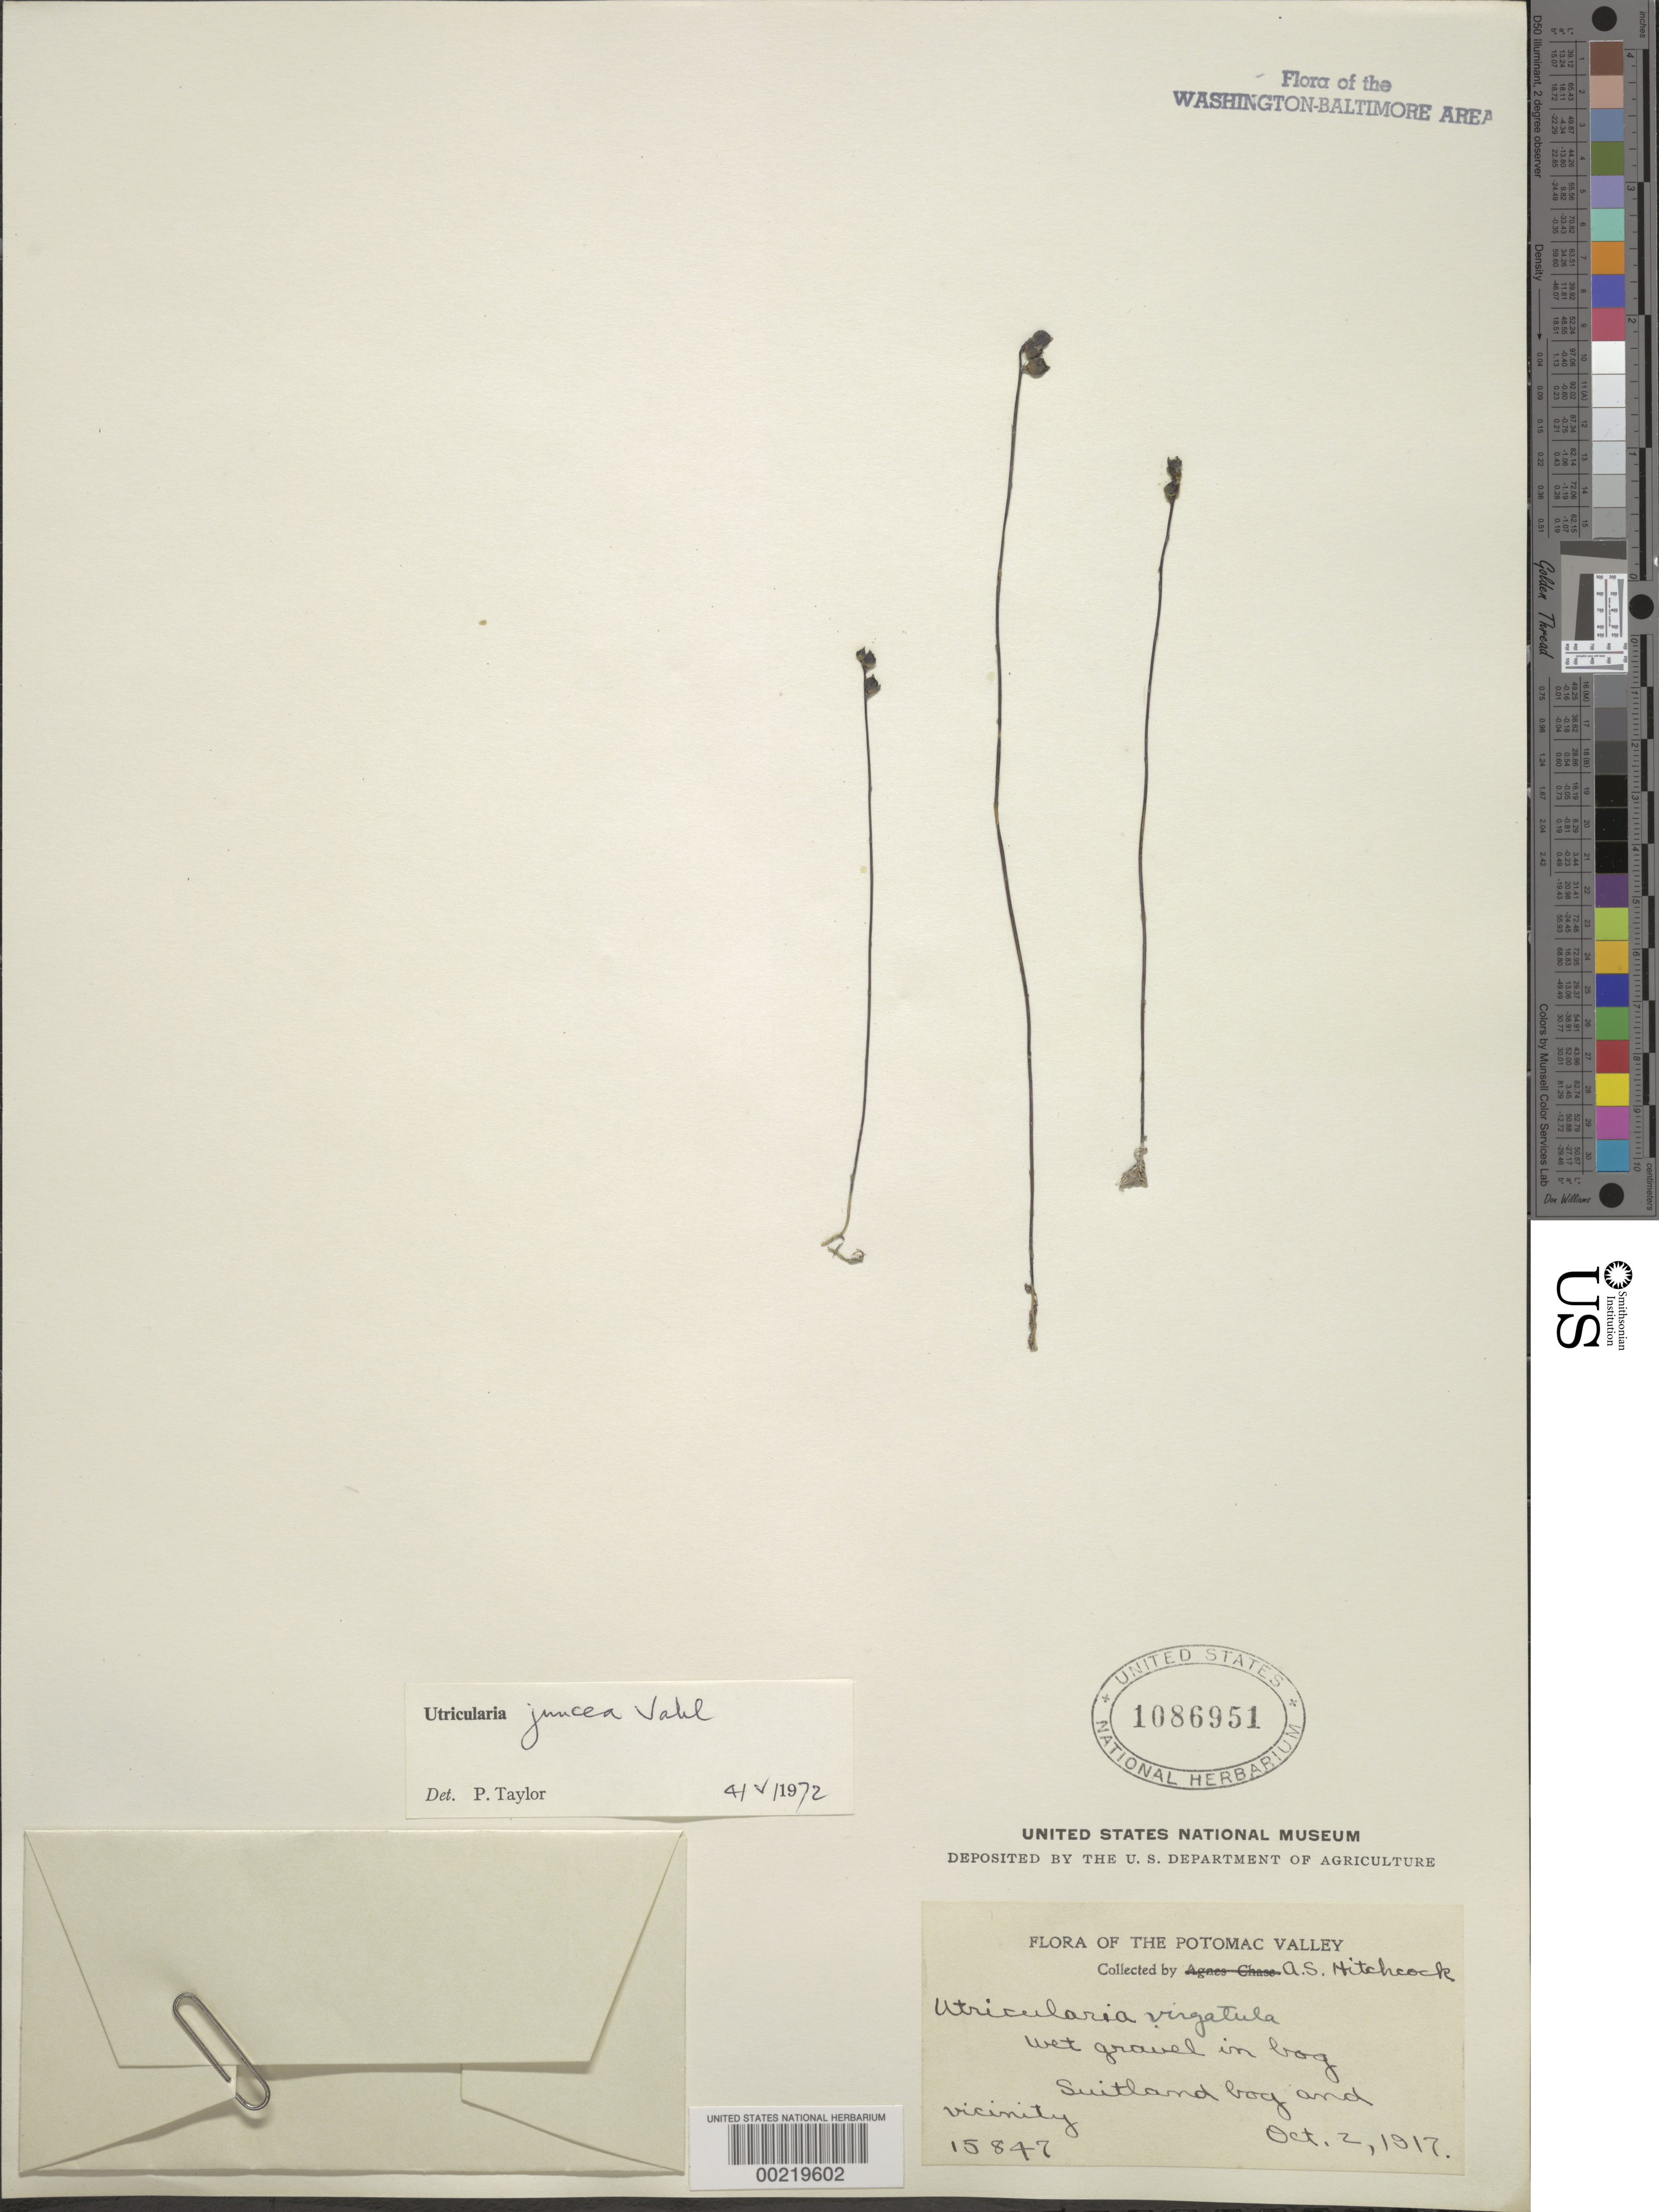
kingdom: Plantae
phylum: Tracheophyta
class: Magnoliopsida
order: Lamiales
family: Lentibulariaceae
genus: Utricularia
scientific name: Utricularia juncea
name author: Vahl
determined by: Taylor, P. G.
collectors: A. S. Hitchcock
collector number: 15847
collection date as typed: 02 Oct 1917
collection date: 1917-10-02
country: United States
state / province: Maryland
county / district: Prince George's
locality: Suitland Bog and vicinity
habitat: Wet gravel in bog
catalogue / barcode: US 1086951